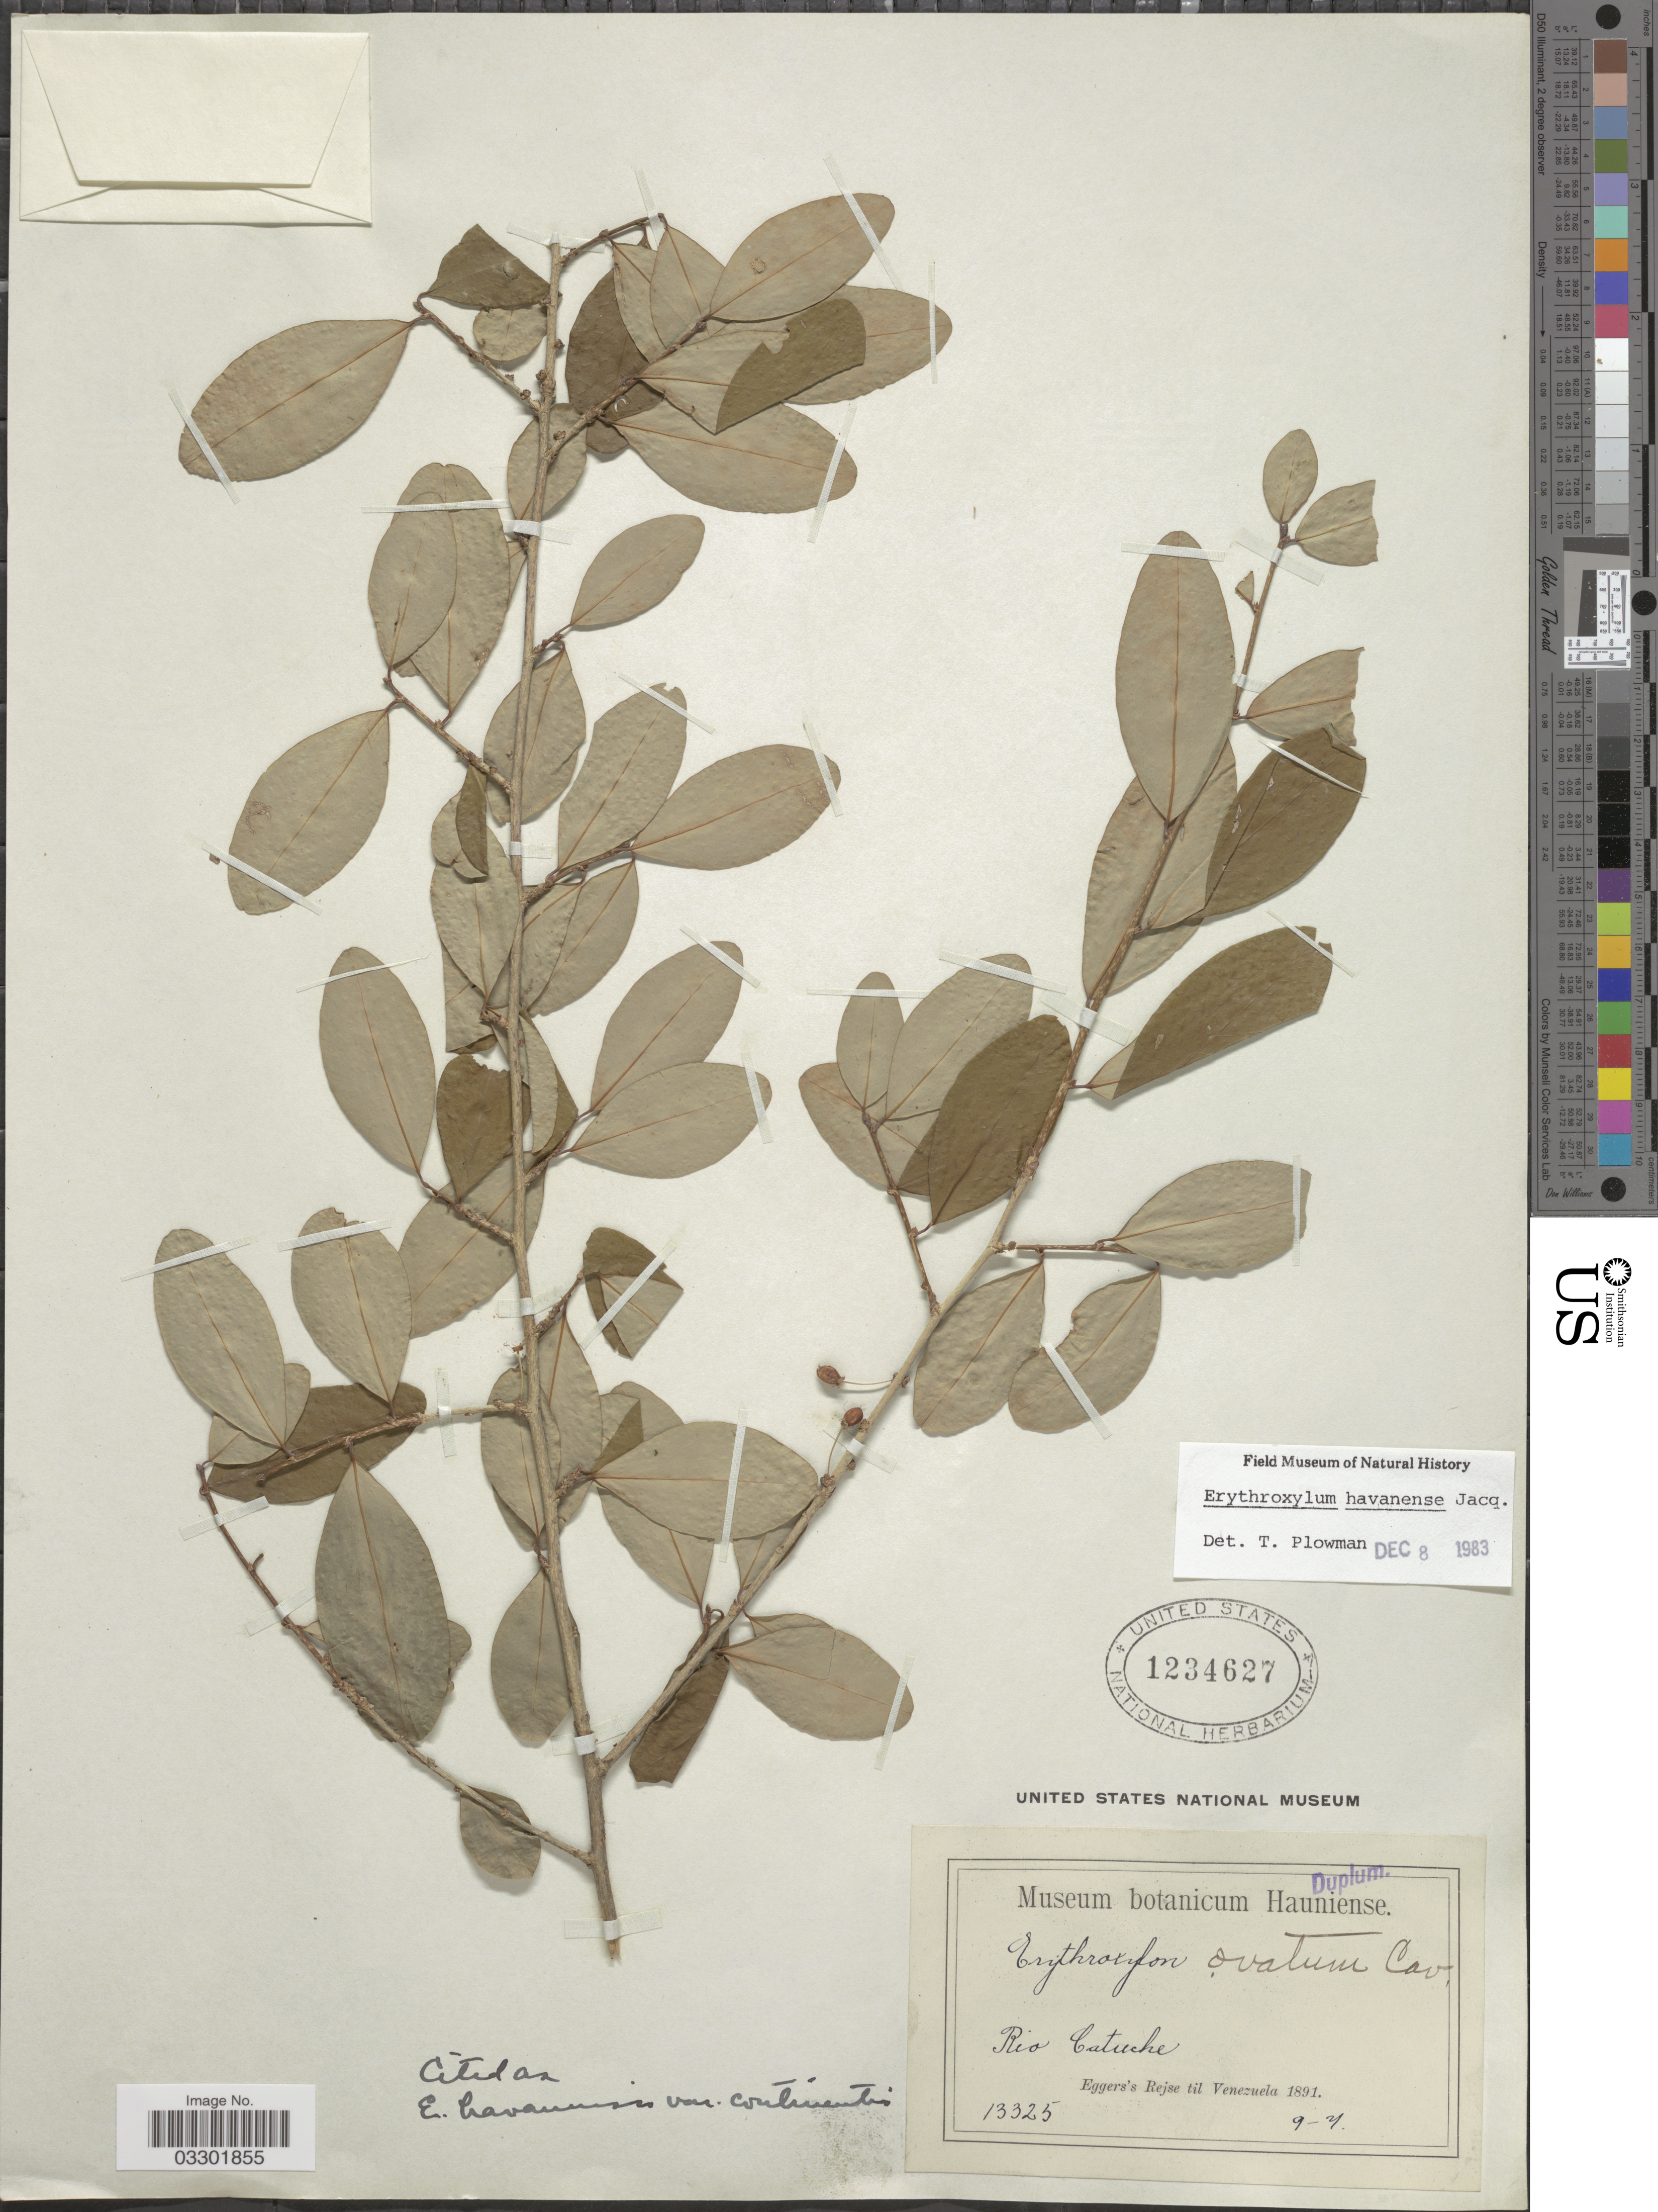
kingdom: Plantae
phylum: Tracheophyta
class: Magnoliopsida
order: Malpighiales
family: Erythroxylaceae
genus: Erythroxylum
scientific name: Erythroxylum havanense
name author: Jacq.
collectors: -. Eggers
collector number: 13325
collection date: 1891-07-09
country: Venezuela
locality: Rio Catuche.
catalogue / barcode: US 1234627